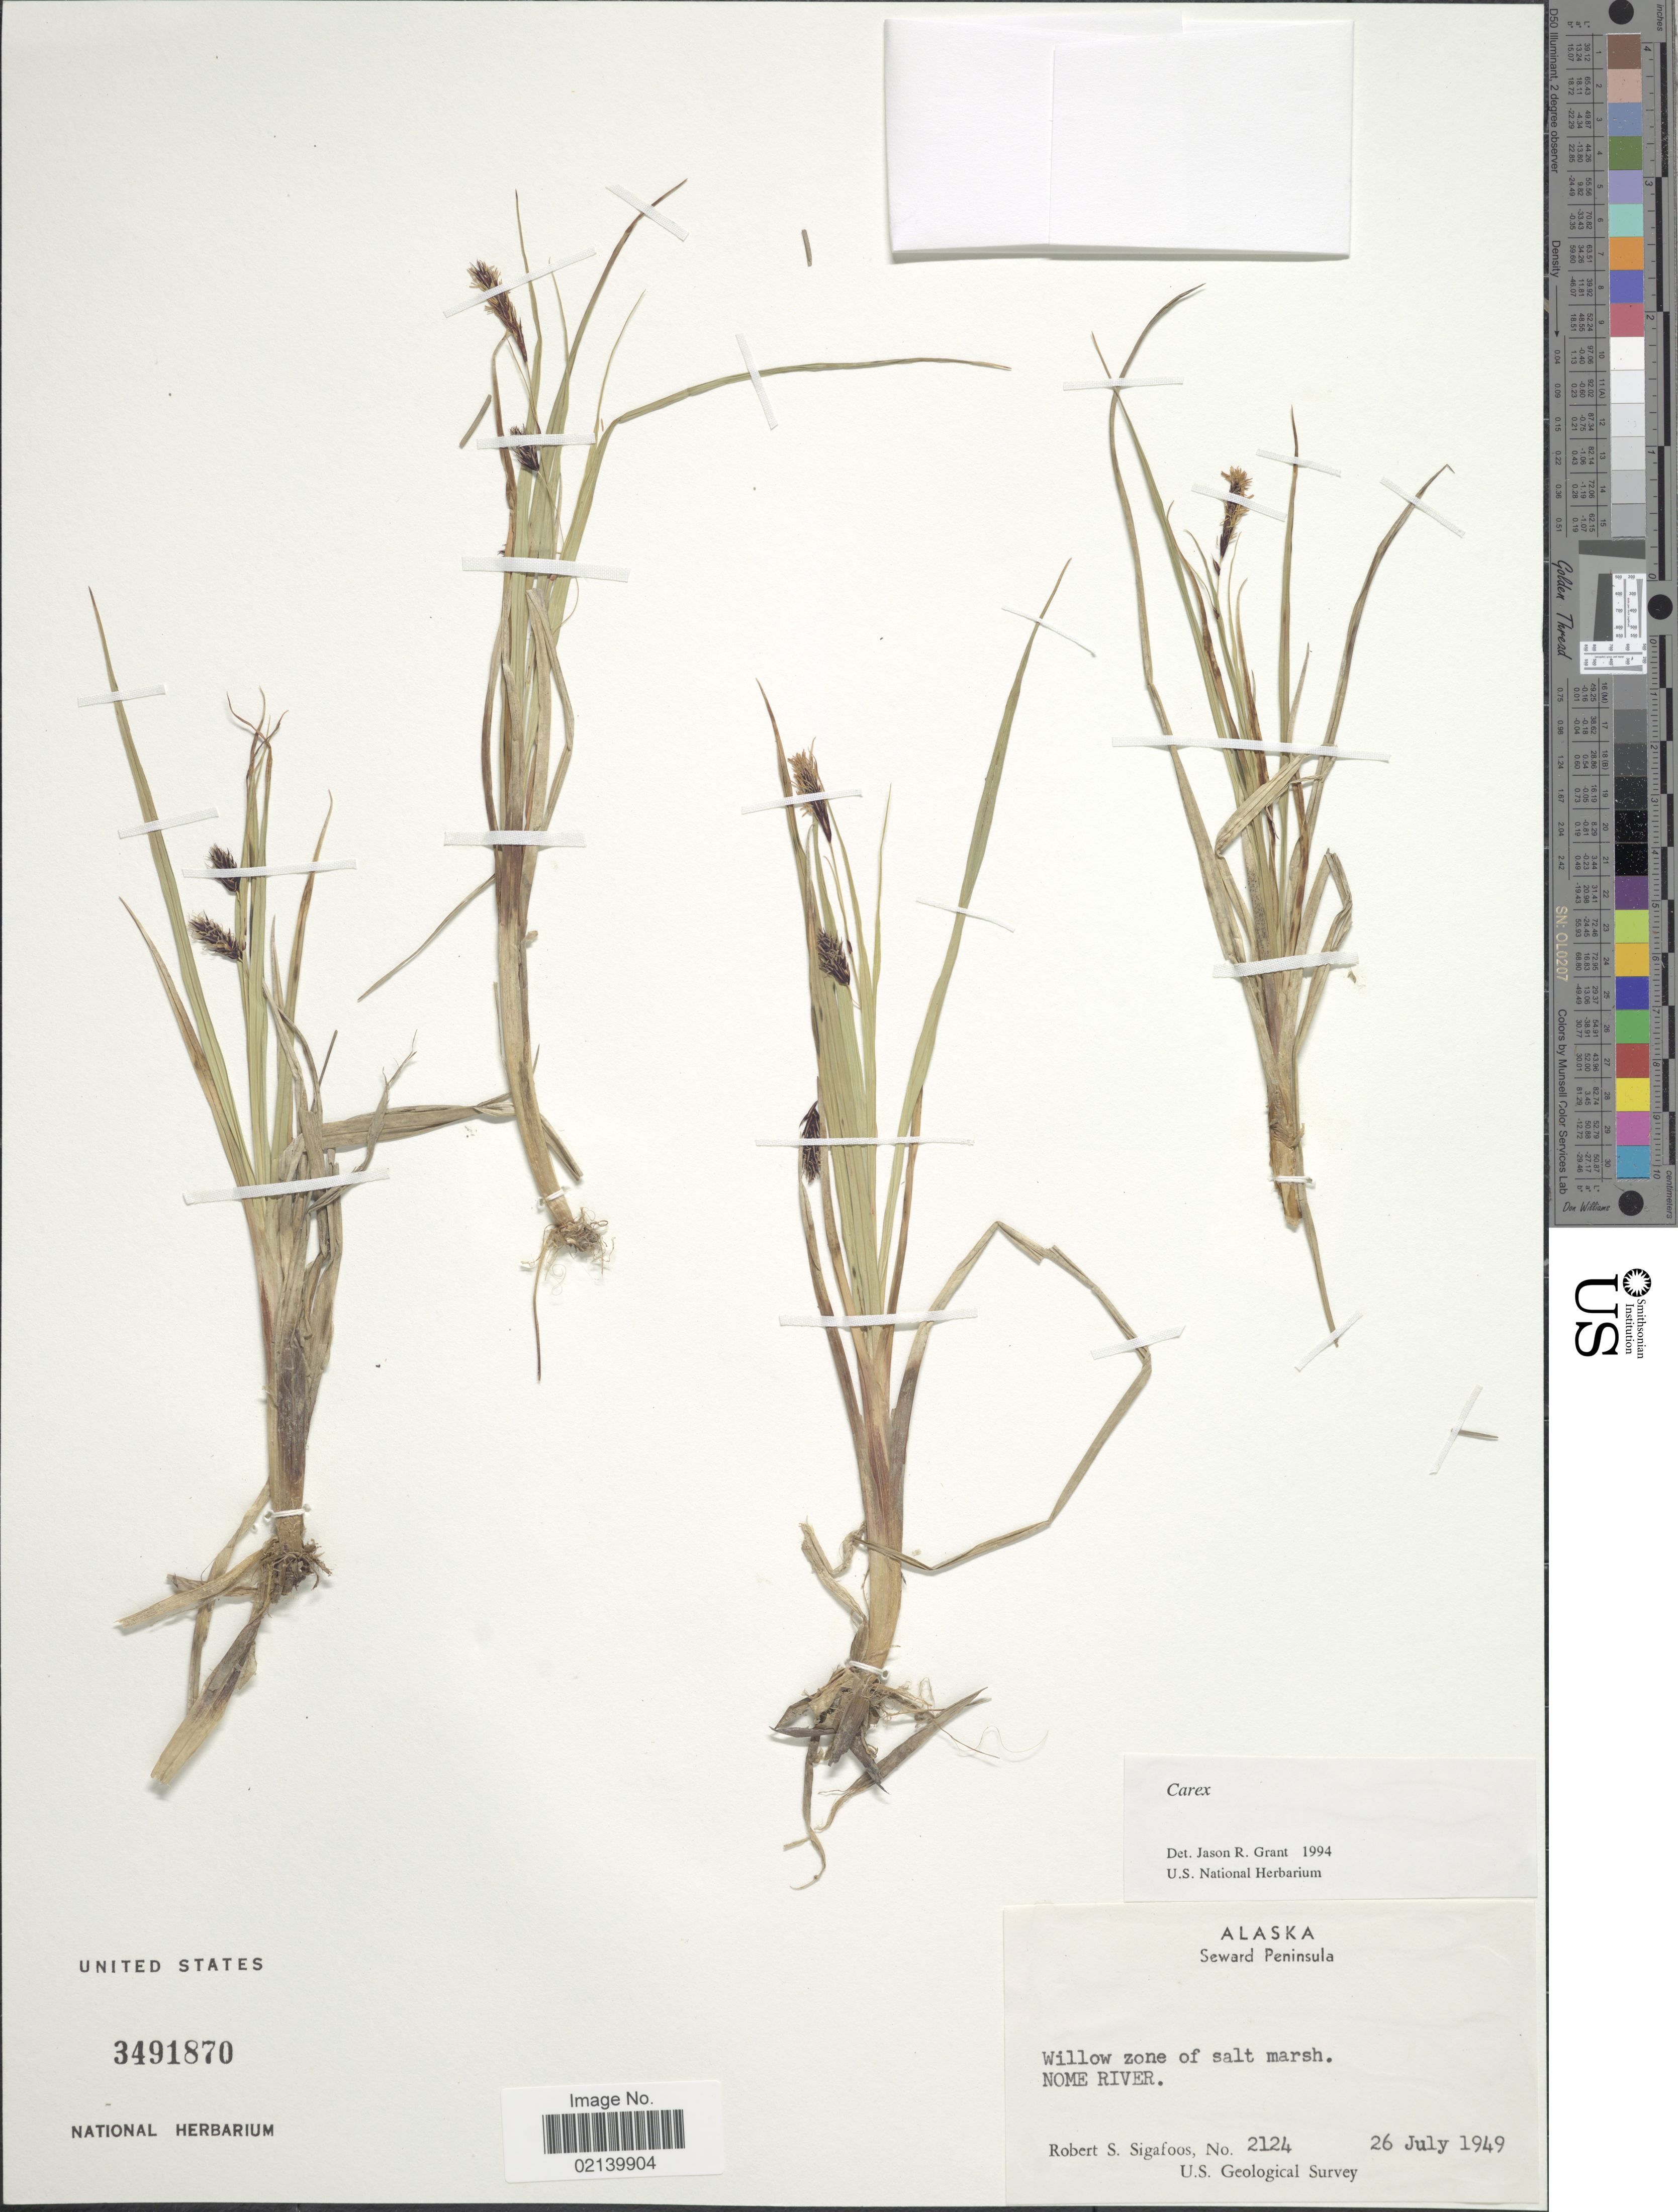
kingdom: Plantae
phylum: Tracheophyta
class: Liliopsida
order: Poales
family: Cyperaceae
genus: Carex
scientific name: Carex sp.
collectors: R. Sigafoos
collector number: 2124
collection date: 1949-07-26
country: United States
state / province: Alaska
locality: Seward Peninsula, Willow zone of Salt marsh Nome River.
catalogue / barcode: US 3491870